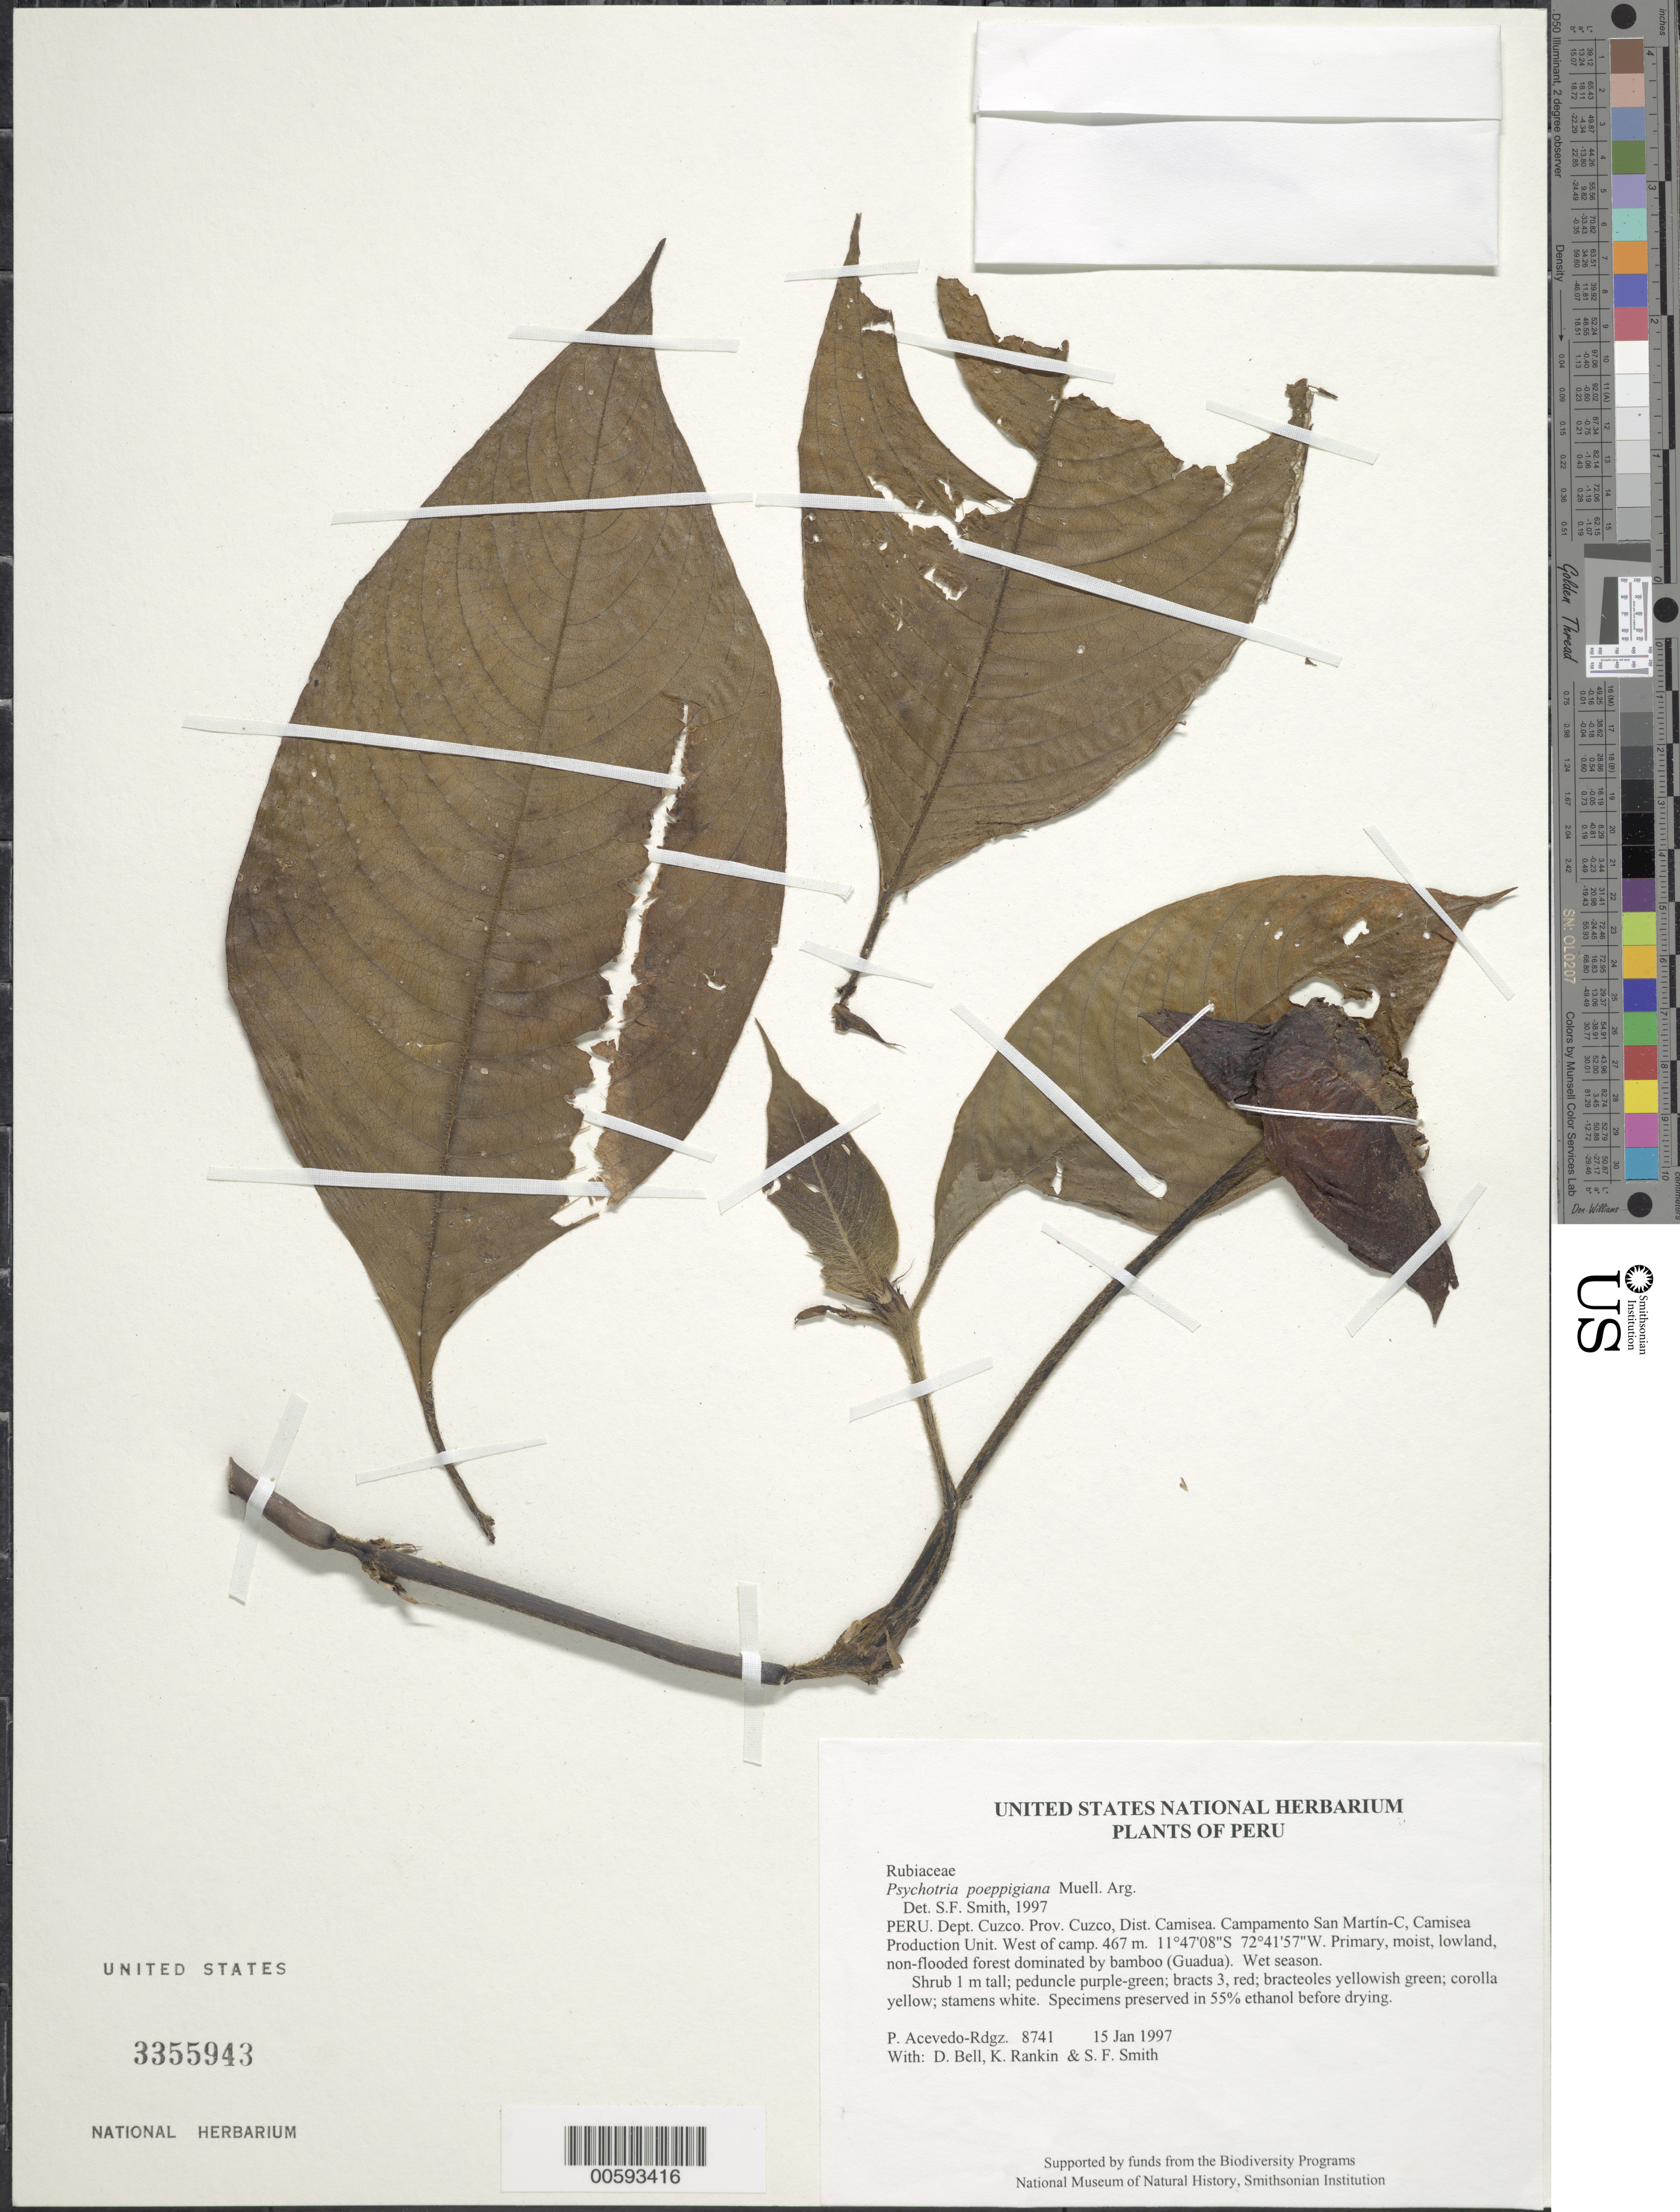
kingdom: Plantae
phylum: Tracheophyta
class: Magnoliopsida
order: Gentianales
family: Rubiaceae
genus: Psychotria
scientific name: Psychotria poeppigiana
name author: Müll. Arg.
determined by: Smith, Stephen F., (US), NMNH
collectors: P. Acevedo-Rodr., D. A. Bell, K. B. Rankin & S.F. Smith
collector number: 8741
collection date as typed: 15 Jan 1997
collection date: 1997-01-15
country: Peru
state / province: Cusco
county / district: Cusco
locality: Districto Camisea, Campamento San Martín-C, Camisea Production Unit. West of camp.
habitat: Primary, moist, lowland, non-flooded forest dominated by bamboo (Guadua). Wet season.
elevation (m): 467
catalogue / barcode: US 3355943